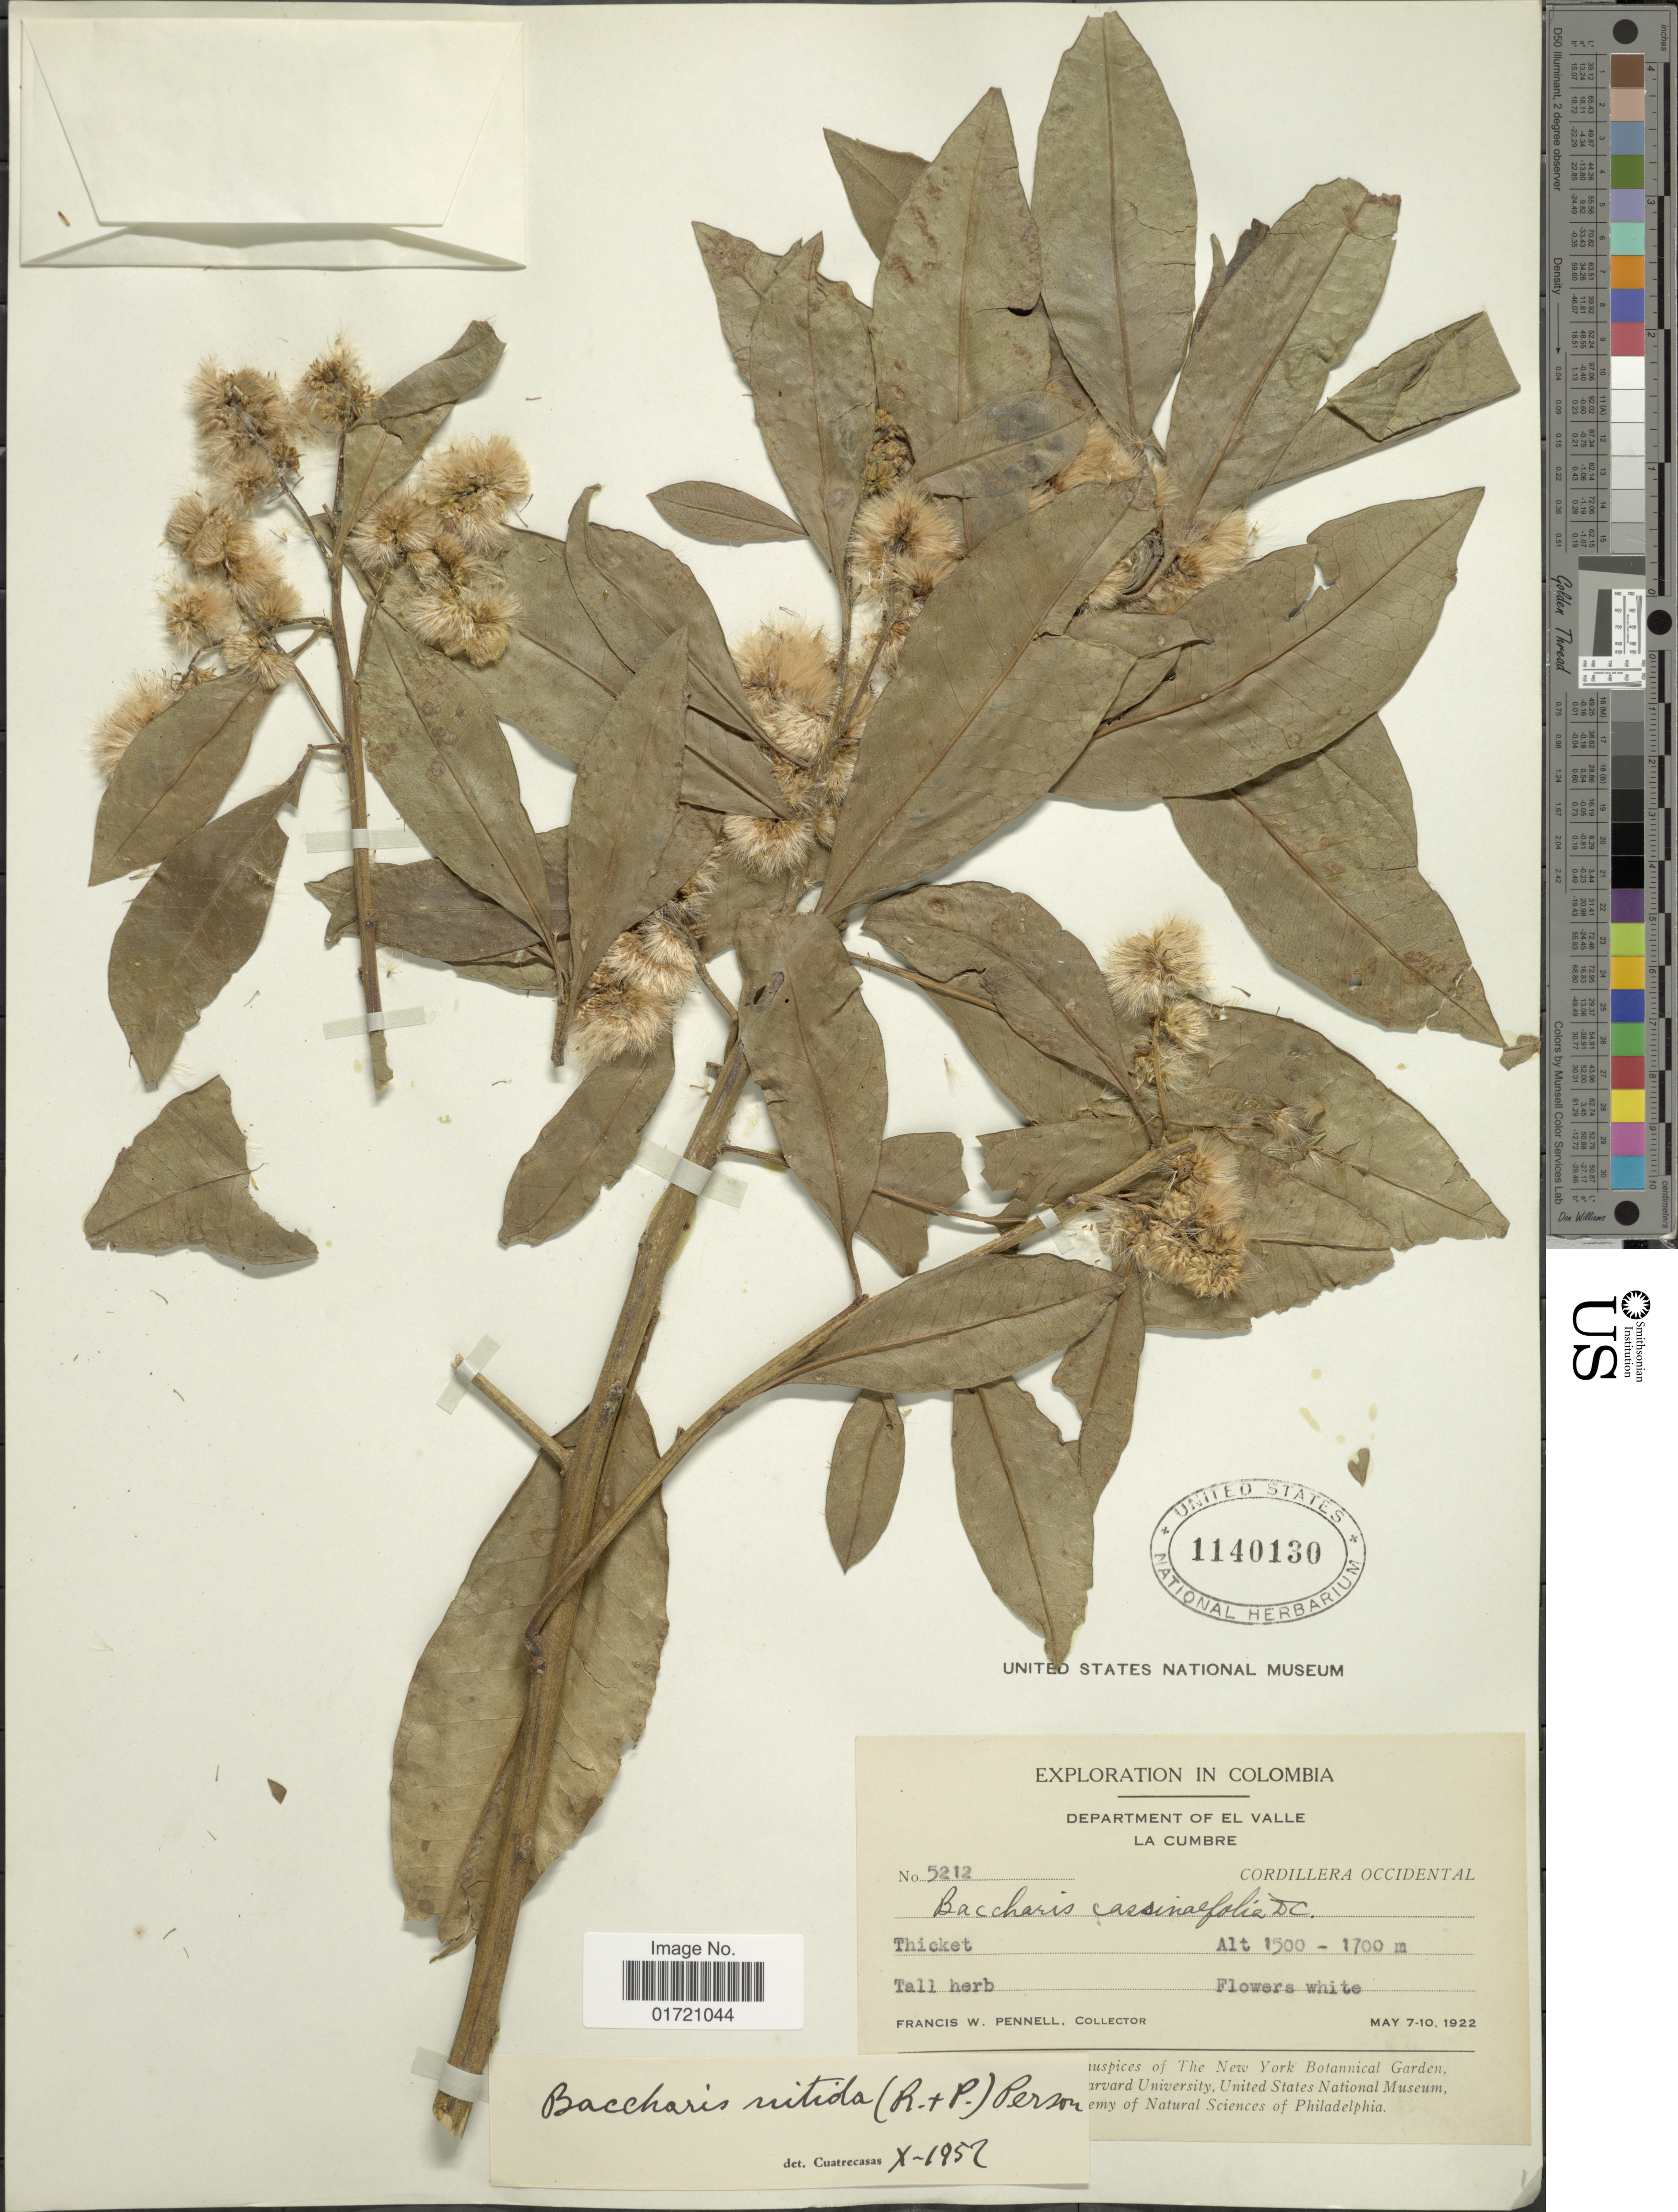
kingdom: Plantae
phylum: Tracheophyta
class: Magnoliopsida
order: Asterales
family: Asteraceae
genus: Baccharis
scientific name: Baccharis nitida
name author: (Ruiz & Pav.) Pers.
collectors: F. W. Pennell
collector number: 5212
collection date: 1922-05-07/1922-05-10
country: Colombia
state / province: Valle del Cauca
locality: Department of El Valle. La Cumbre. Cordillera Occidental. Thicket.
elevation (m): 1500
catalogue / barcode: US 1140130